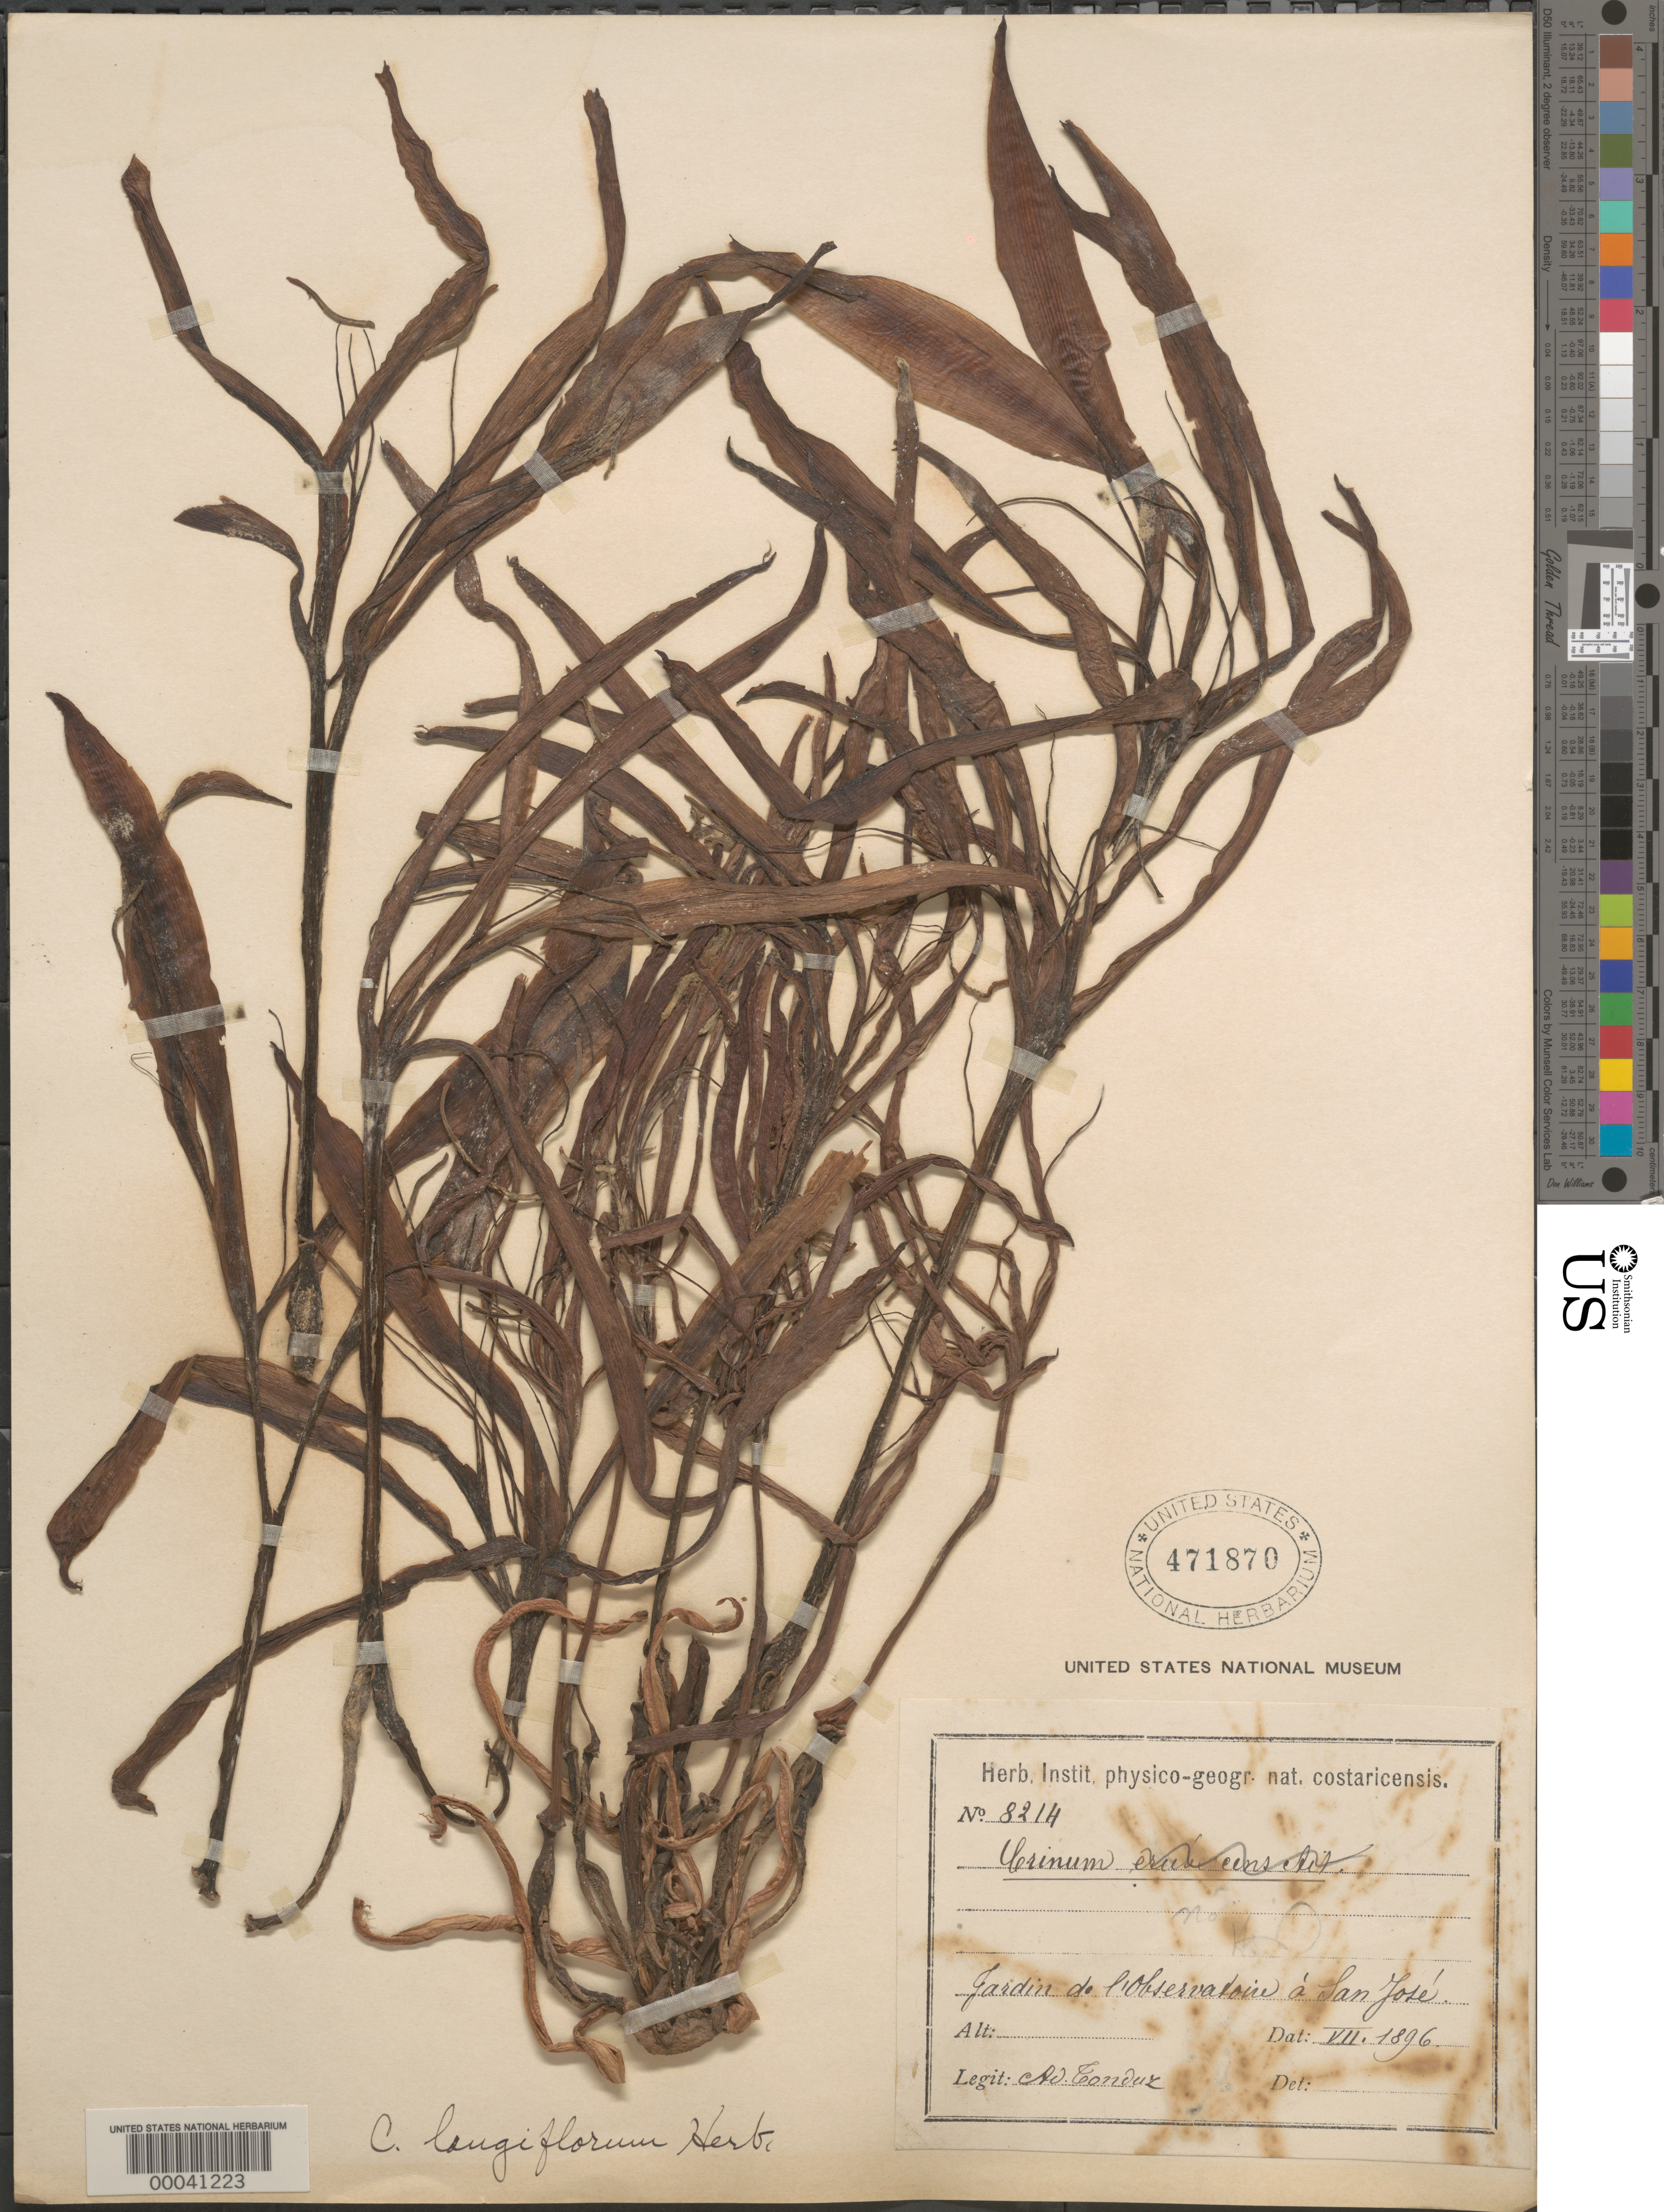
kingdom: Plantae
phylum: Tracheophyta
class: Liliopsida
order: Asparagales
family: Amaryllidaceae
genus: Crinum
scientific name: Crinum longiflorum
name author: Herb.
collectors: A. Tonduz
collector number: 8214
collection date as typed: Jul 1896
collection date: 1896-07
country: Costa Rica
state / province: San José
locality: San jose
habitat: In garden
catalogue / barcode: US 471870